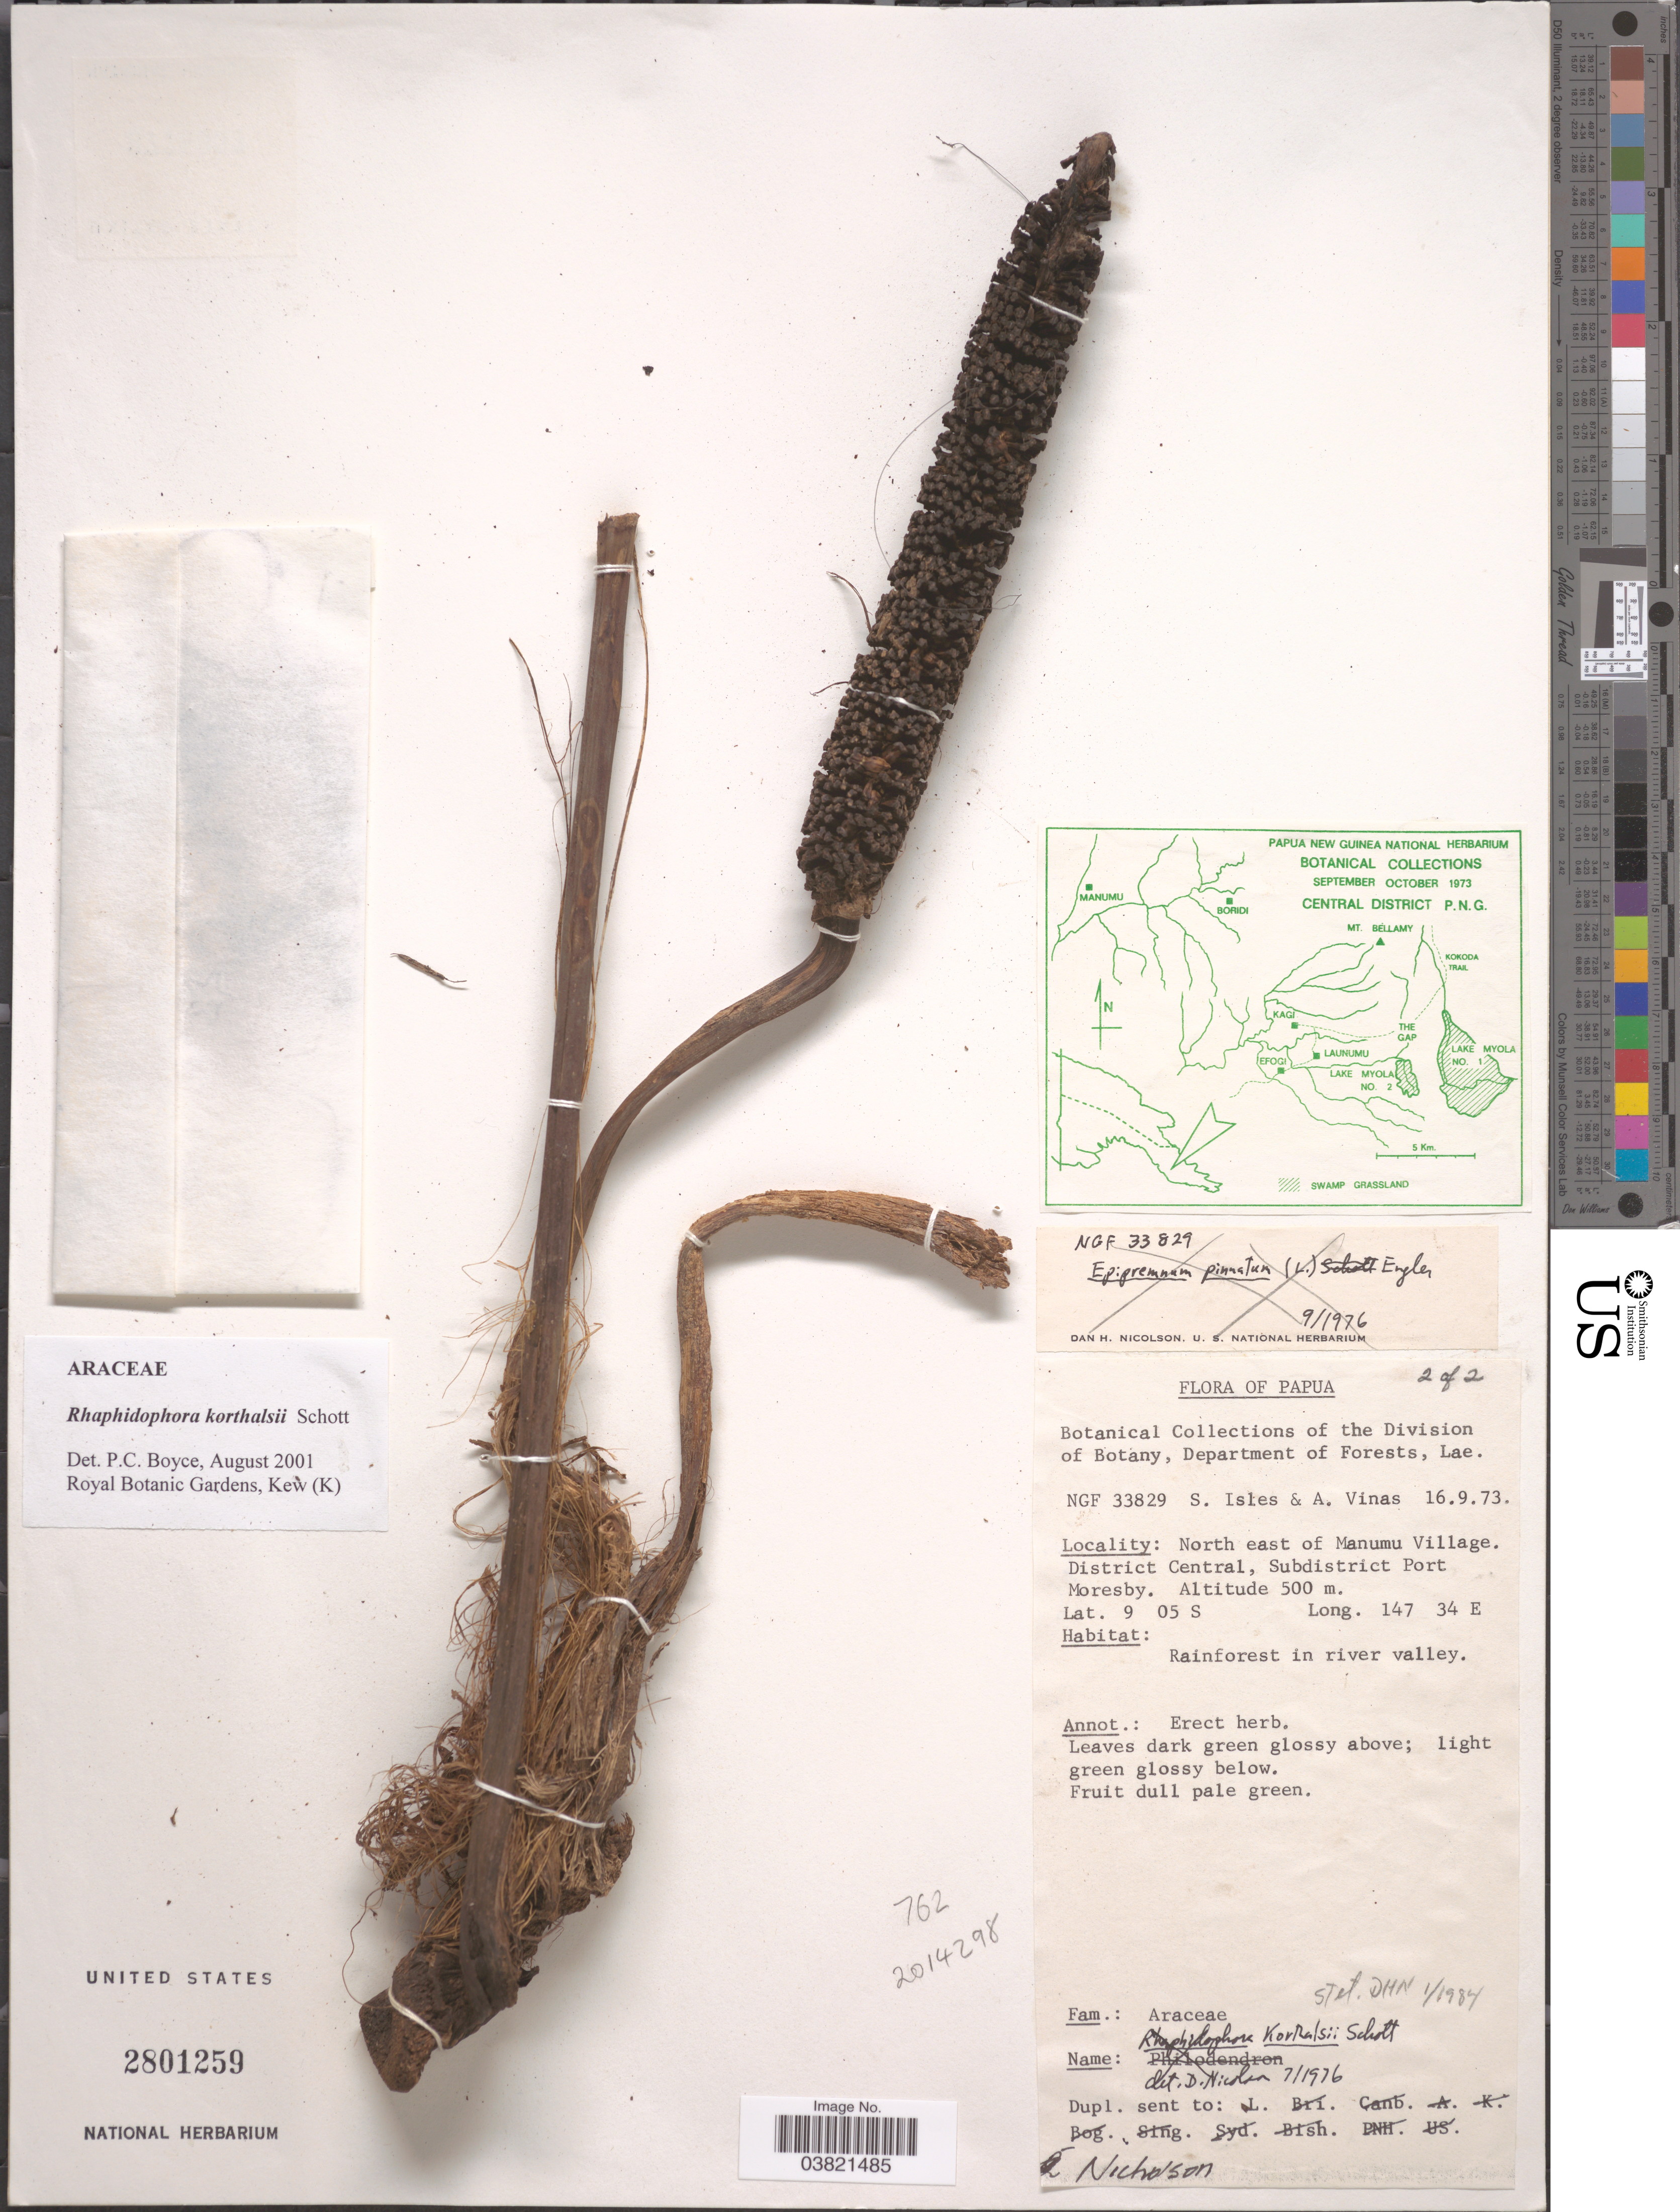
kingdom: Plantae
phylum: Tracheophyta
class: Liliopsida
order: Alismatales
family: Araceae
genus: Rhaphidophora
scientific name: Rhaphidophora korthalsii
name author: Schott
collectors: S. Isles & A. Vinas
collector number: NGF 33829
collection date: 1973-09-16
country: Papua New Guinea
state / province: Central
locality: Papua. North east of Manumu Village. District Central, Subdistrict Port Moresby. Rainforest in river valley.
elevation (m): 500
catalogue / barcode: US 2801259